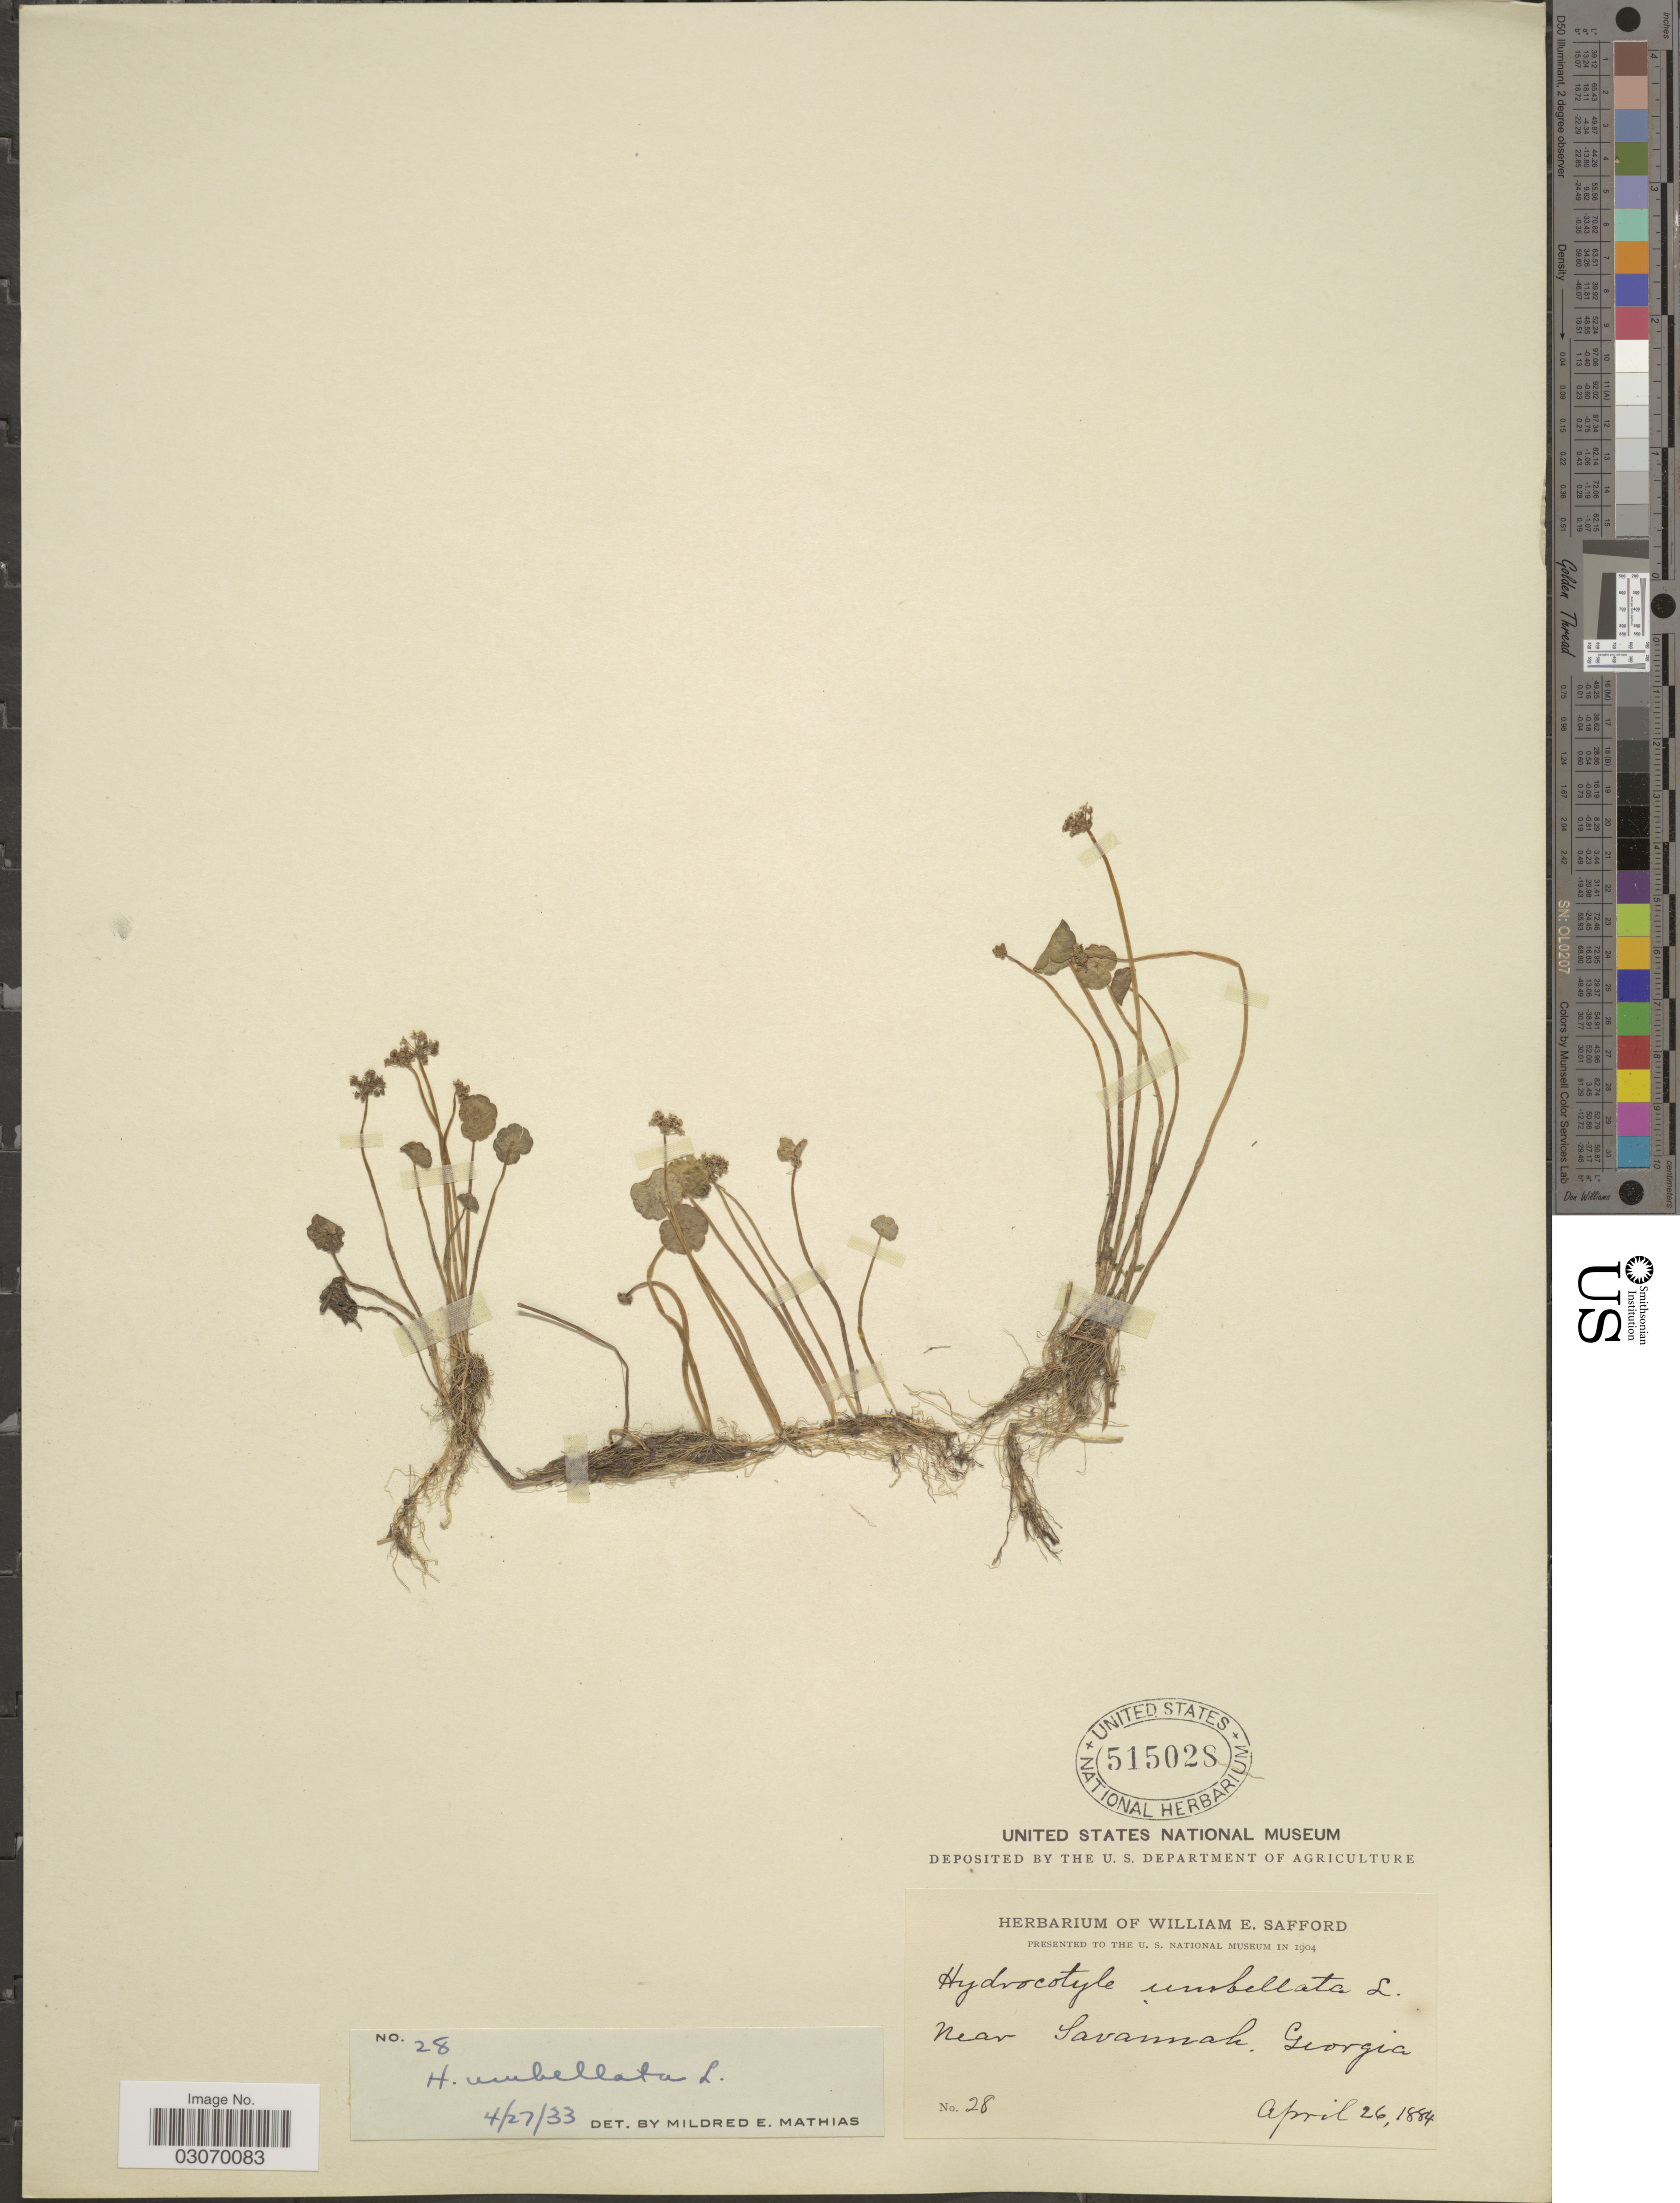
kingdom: Plantae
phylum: Tracheophyta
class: Magnoliopsida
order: Apiales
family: Araliaceae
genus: Hydrocotyle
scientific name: Hydrocotyle umbellata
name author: L.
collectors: ex herb. W. E. Safford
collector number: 28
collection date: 1884-04-26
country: United States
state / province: Georgia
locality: Near Savannah.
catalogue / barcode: US 515028